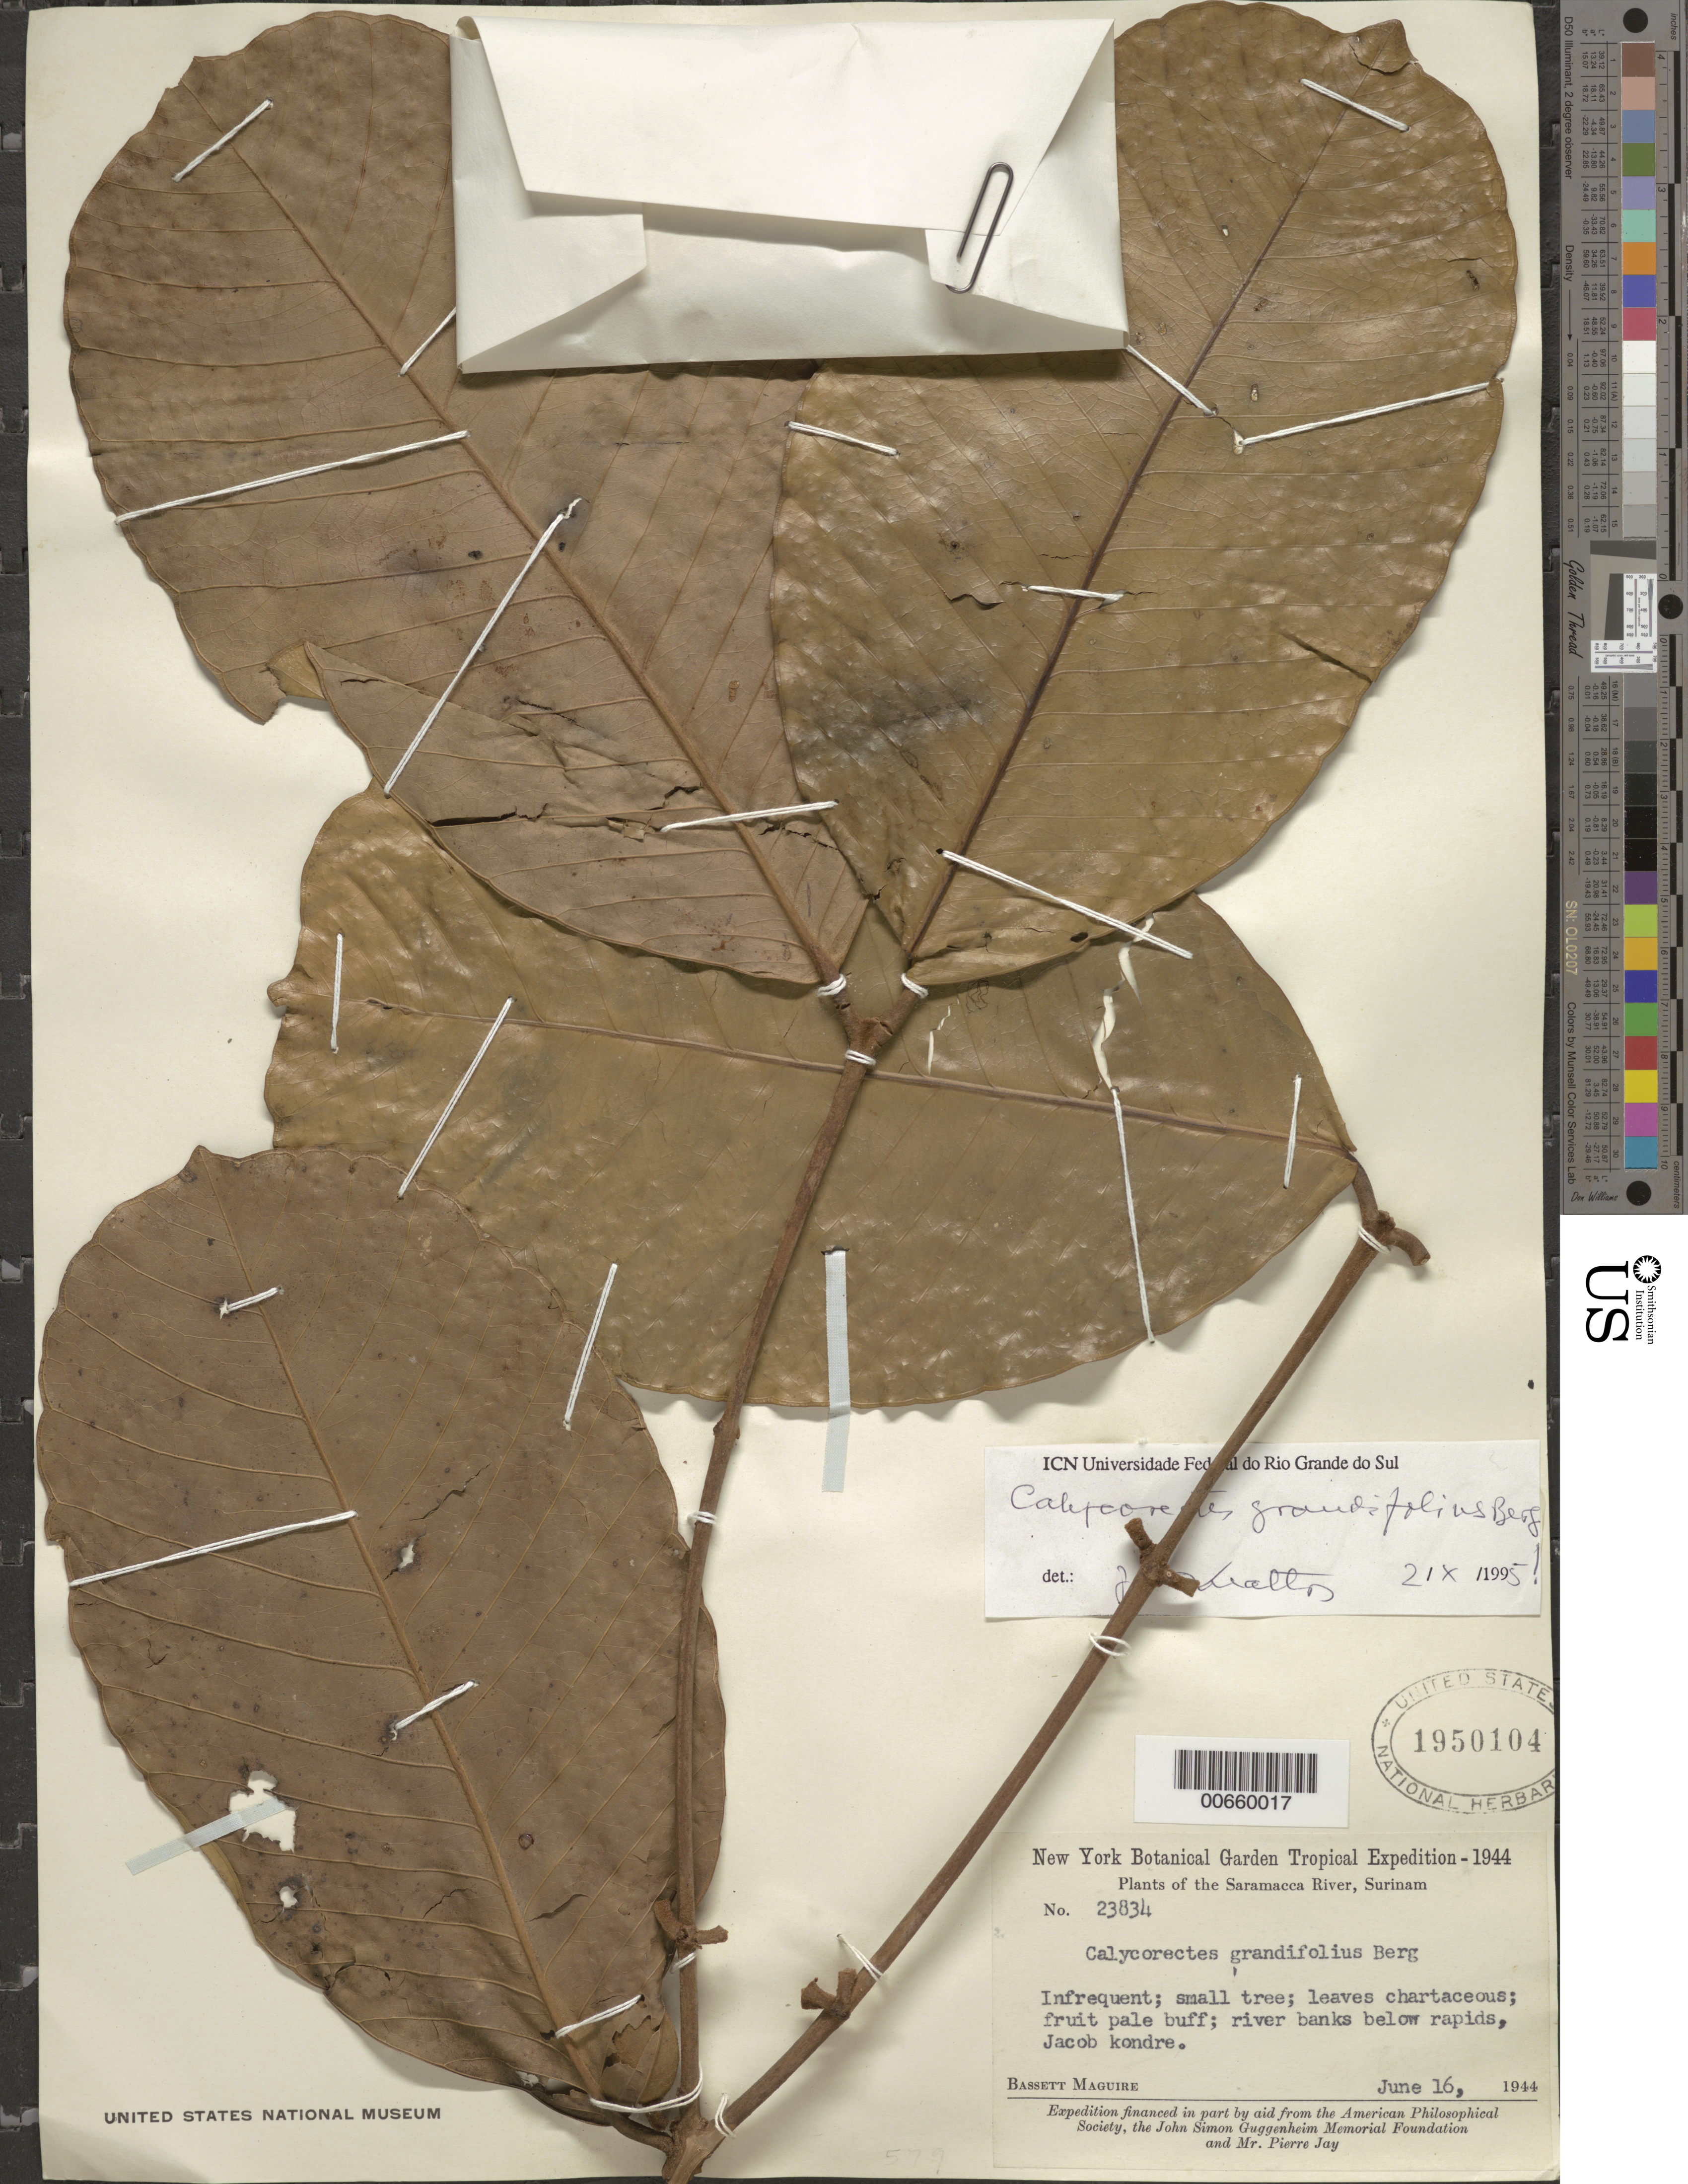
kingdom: Plantae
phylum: Tracheophyta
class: Magnoliopsida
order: Myrtales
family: Myrtaceae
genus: Eugenia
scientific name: Eugenia neograndifolia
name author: Mattos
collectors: B. Maguire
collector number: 23834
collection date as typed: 16-Jun-44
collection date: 1944-06-16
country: Suriname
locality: Jacob Kondre village, Saramacca River headwaters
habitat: River banks below rapids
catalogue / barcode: US 1950104